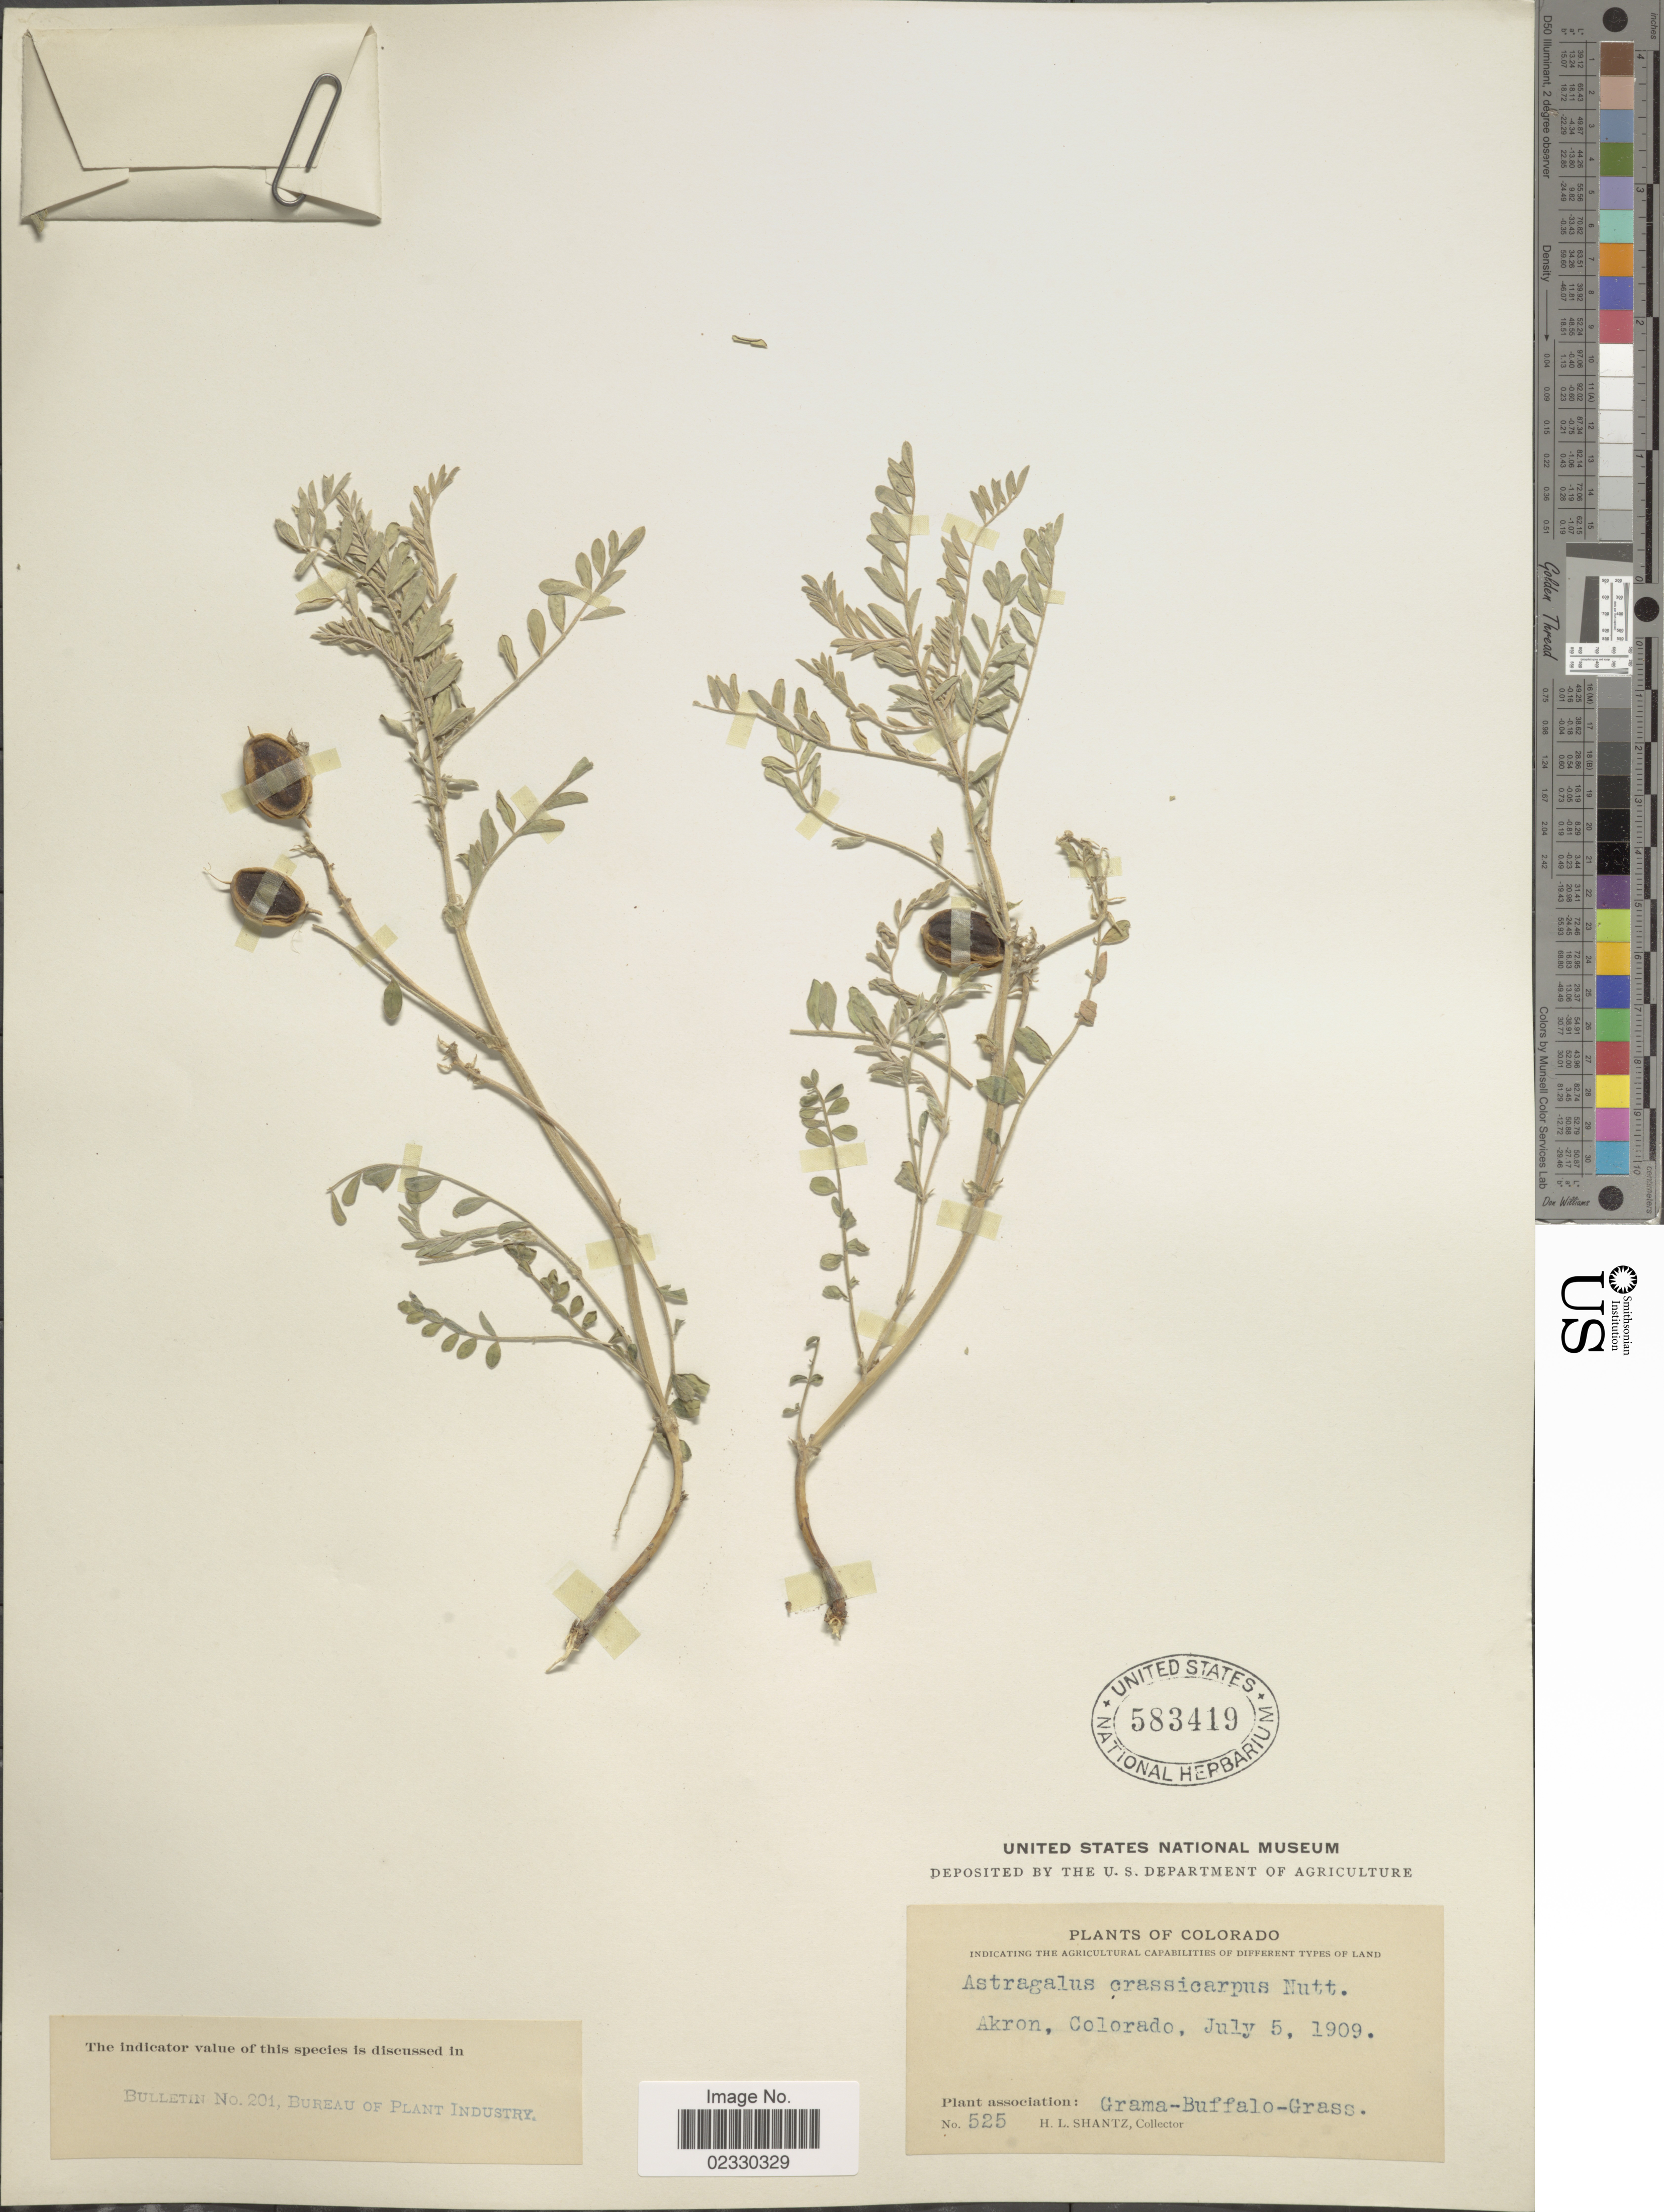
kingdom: Plantae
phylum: Tracheophyta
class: Magnoliopsida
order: Fabales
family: Fabaceae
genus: Astragalus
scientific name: Astragalus crassicarpus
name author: Nutt.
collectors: H. Shantz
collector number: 525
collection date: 1909-07-05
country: United States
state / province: Colorado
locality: Akron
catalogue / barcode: US 583419